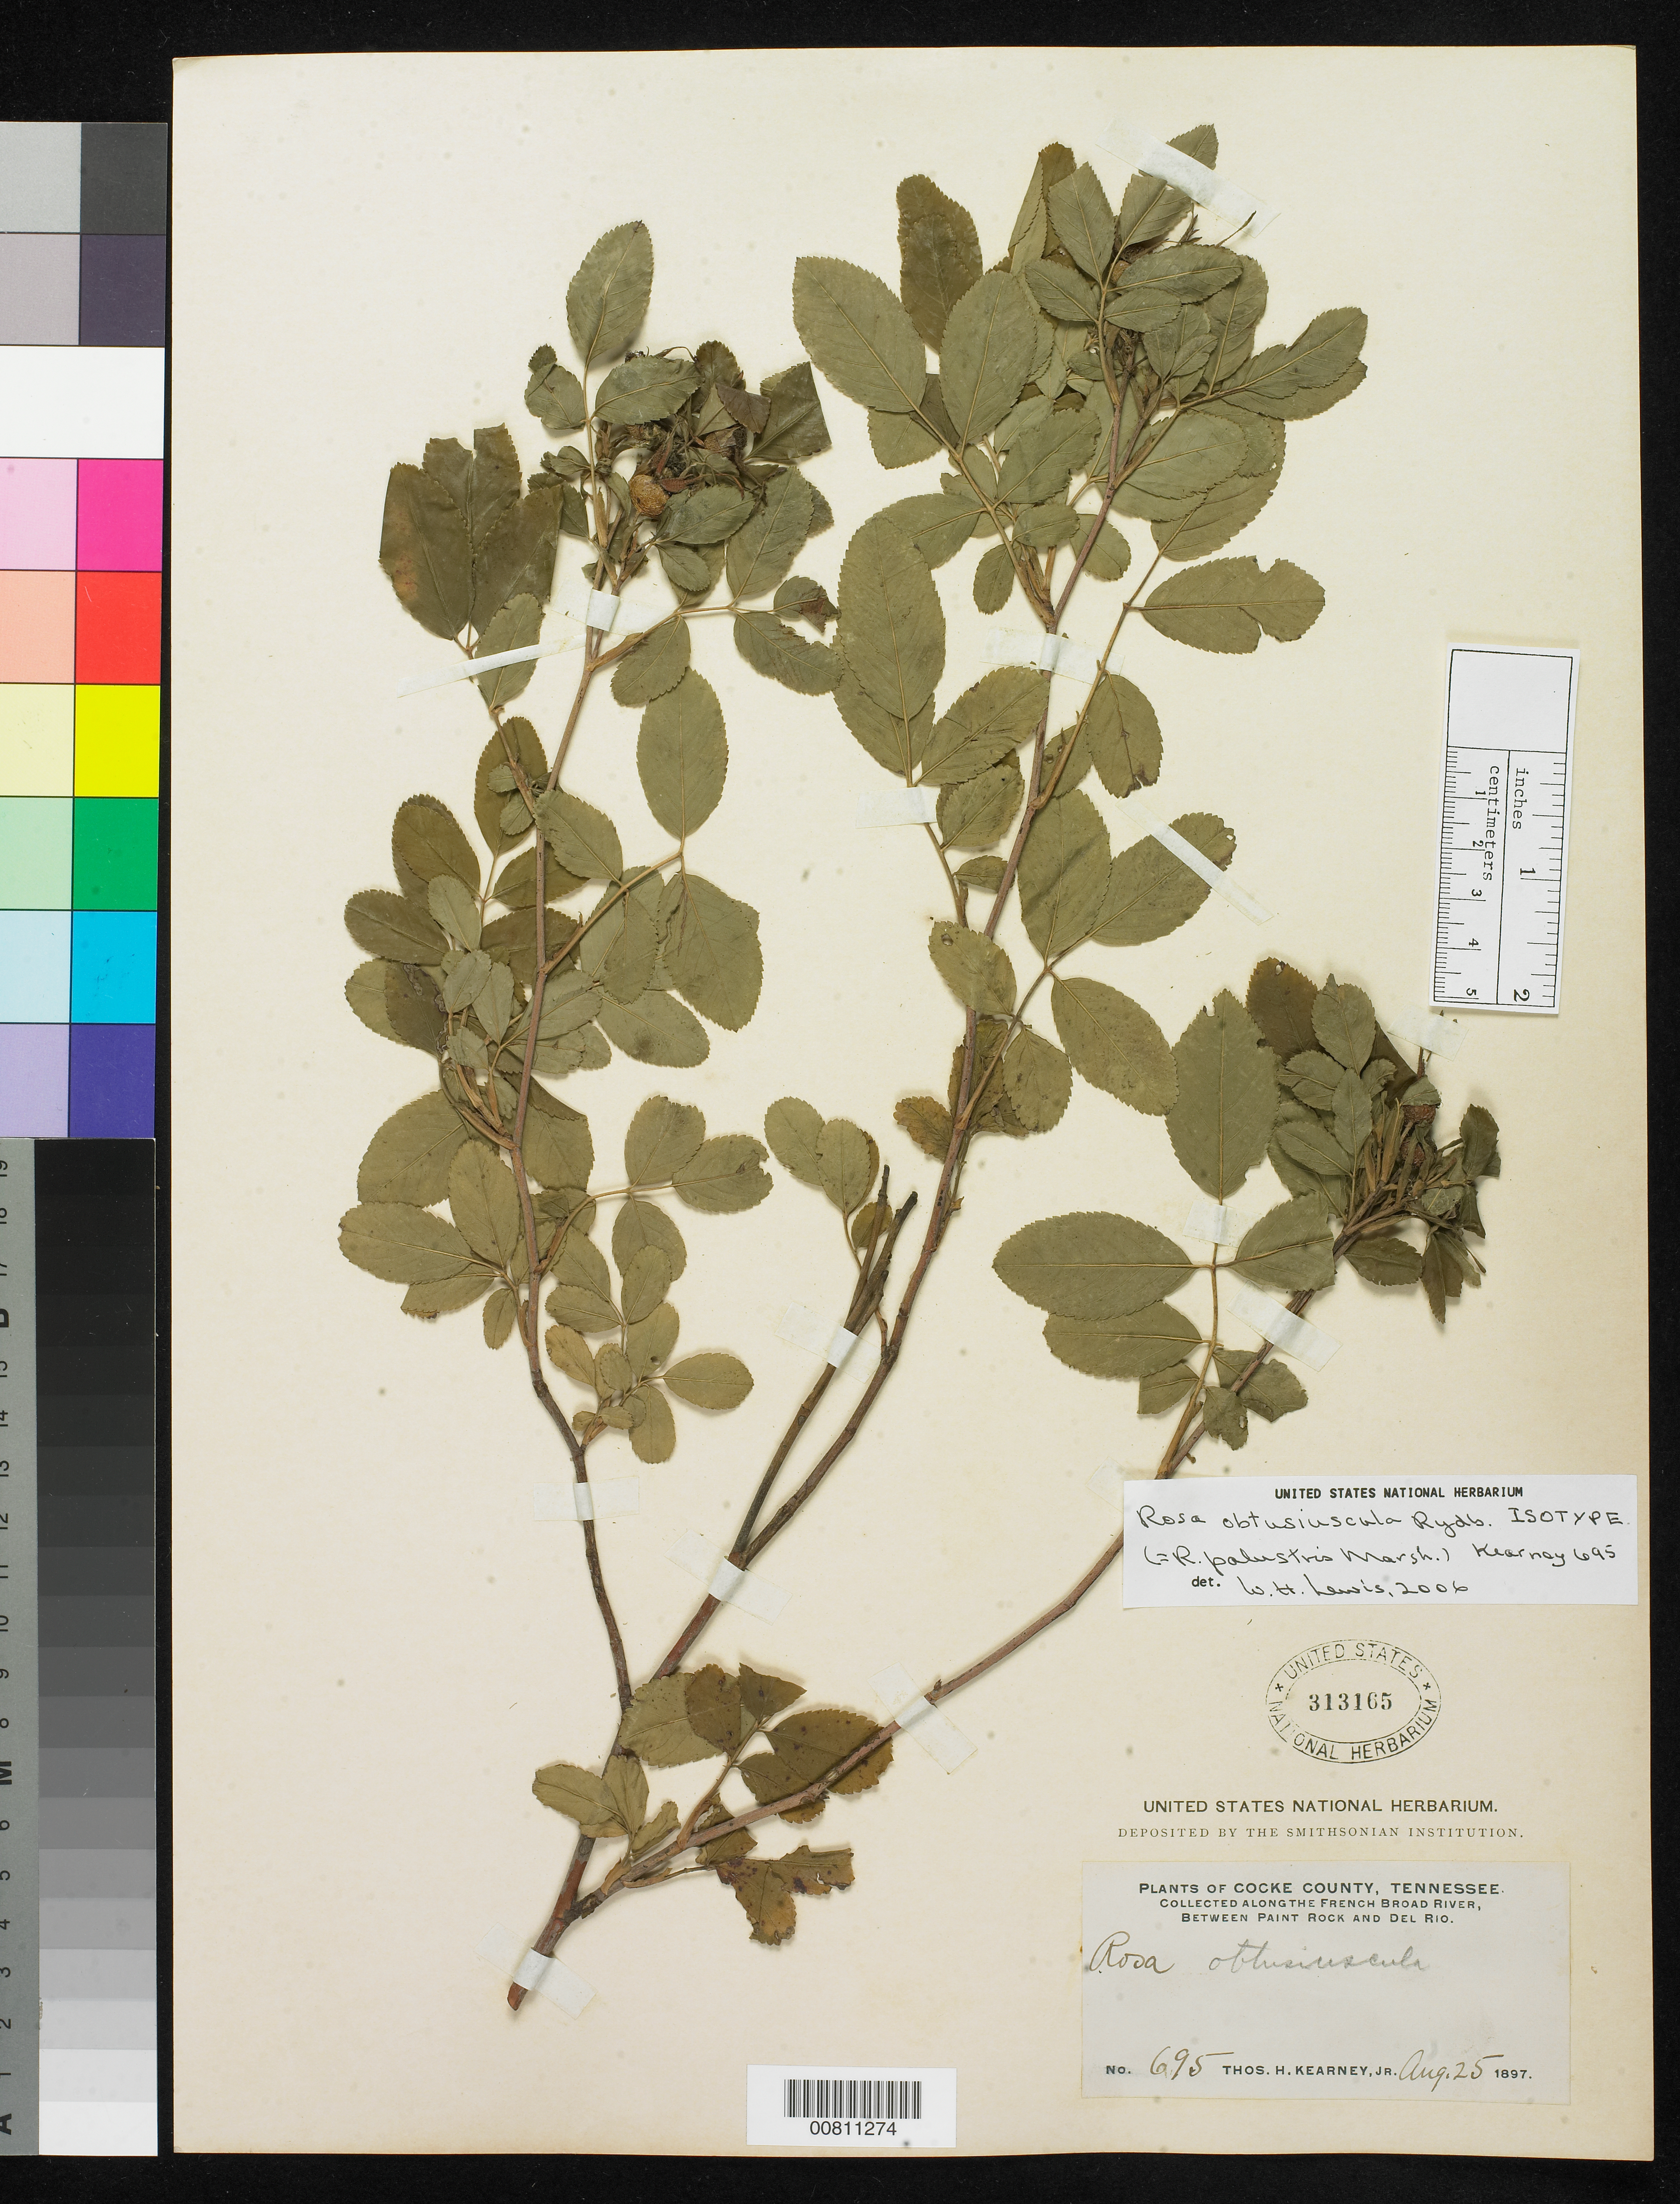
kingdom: Plantae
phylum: Tracheophyta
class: Magnoliopsida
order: Rosales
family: Rosaceae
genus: Rosa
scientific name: Rosa obtusiuscula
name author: Rydb.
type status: Isotype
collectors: T. H. Kearney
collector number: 695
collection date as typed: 25 Aug 1897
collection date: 1897-08-25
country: United States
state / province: Tennessee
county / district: Cocke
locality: Collected along the French Broad River, between Paint Rock and Del Rio.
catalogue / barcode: US 313165